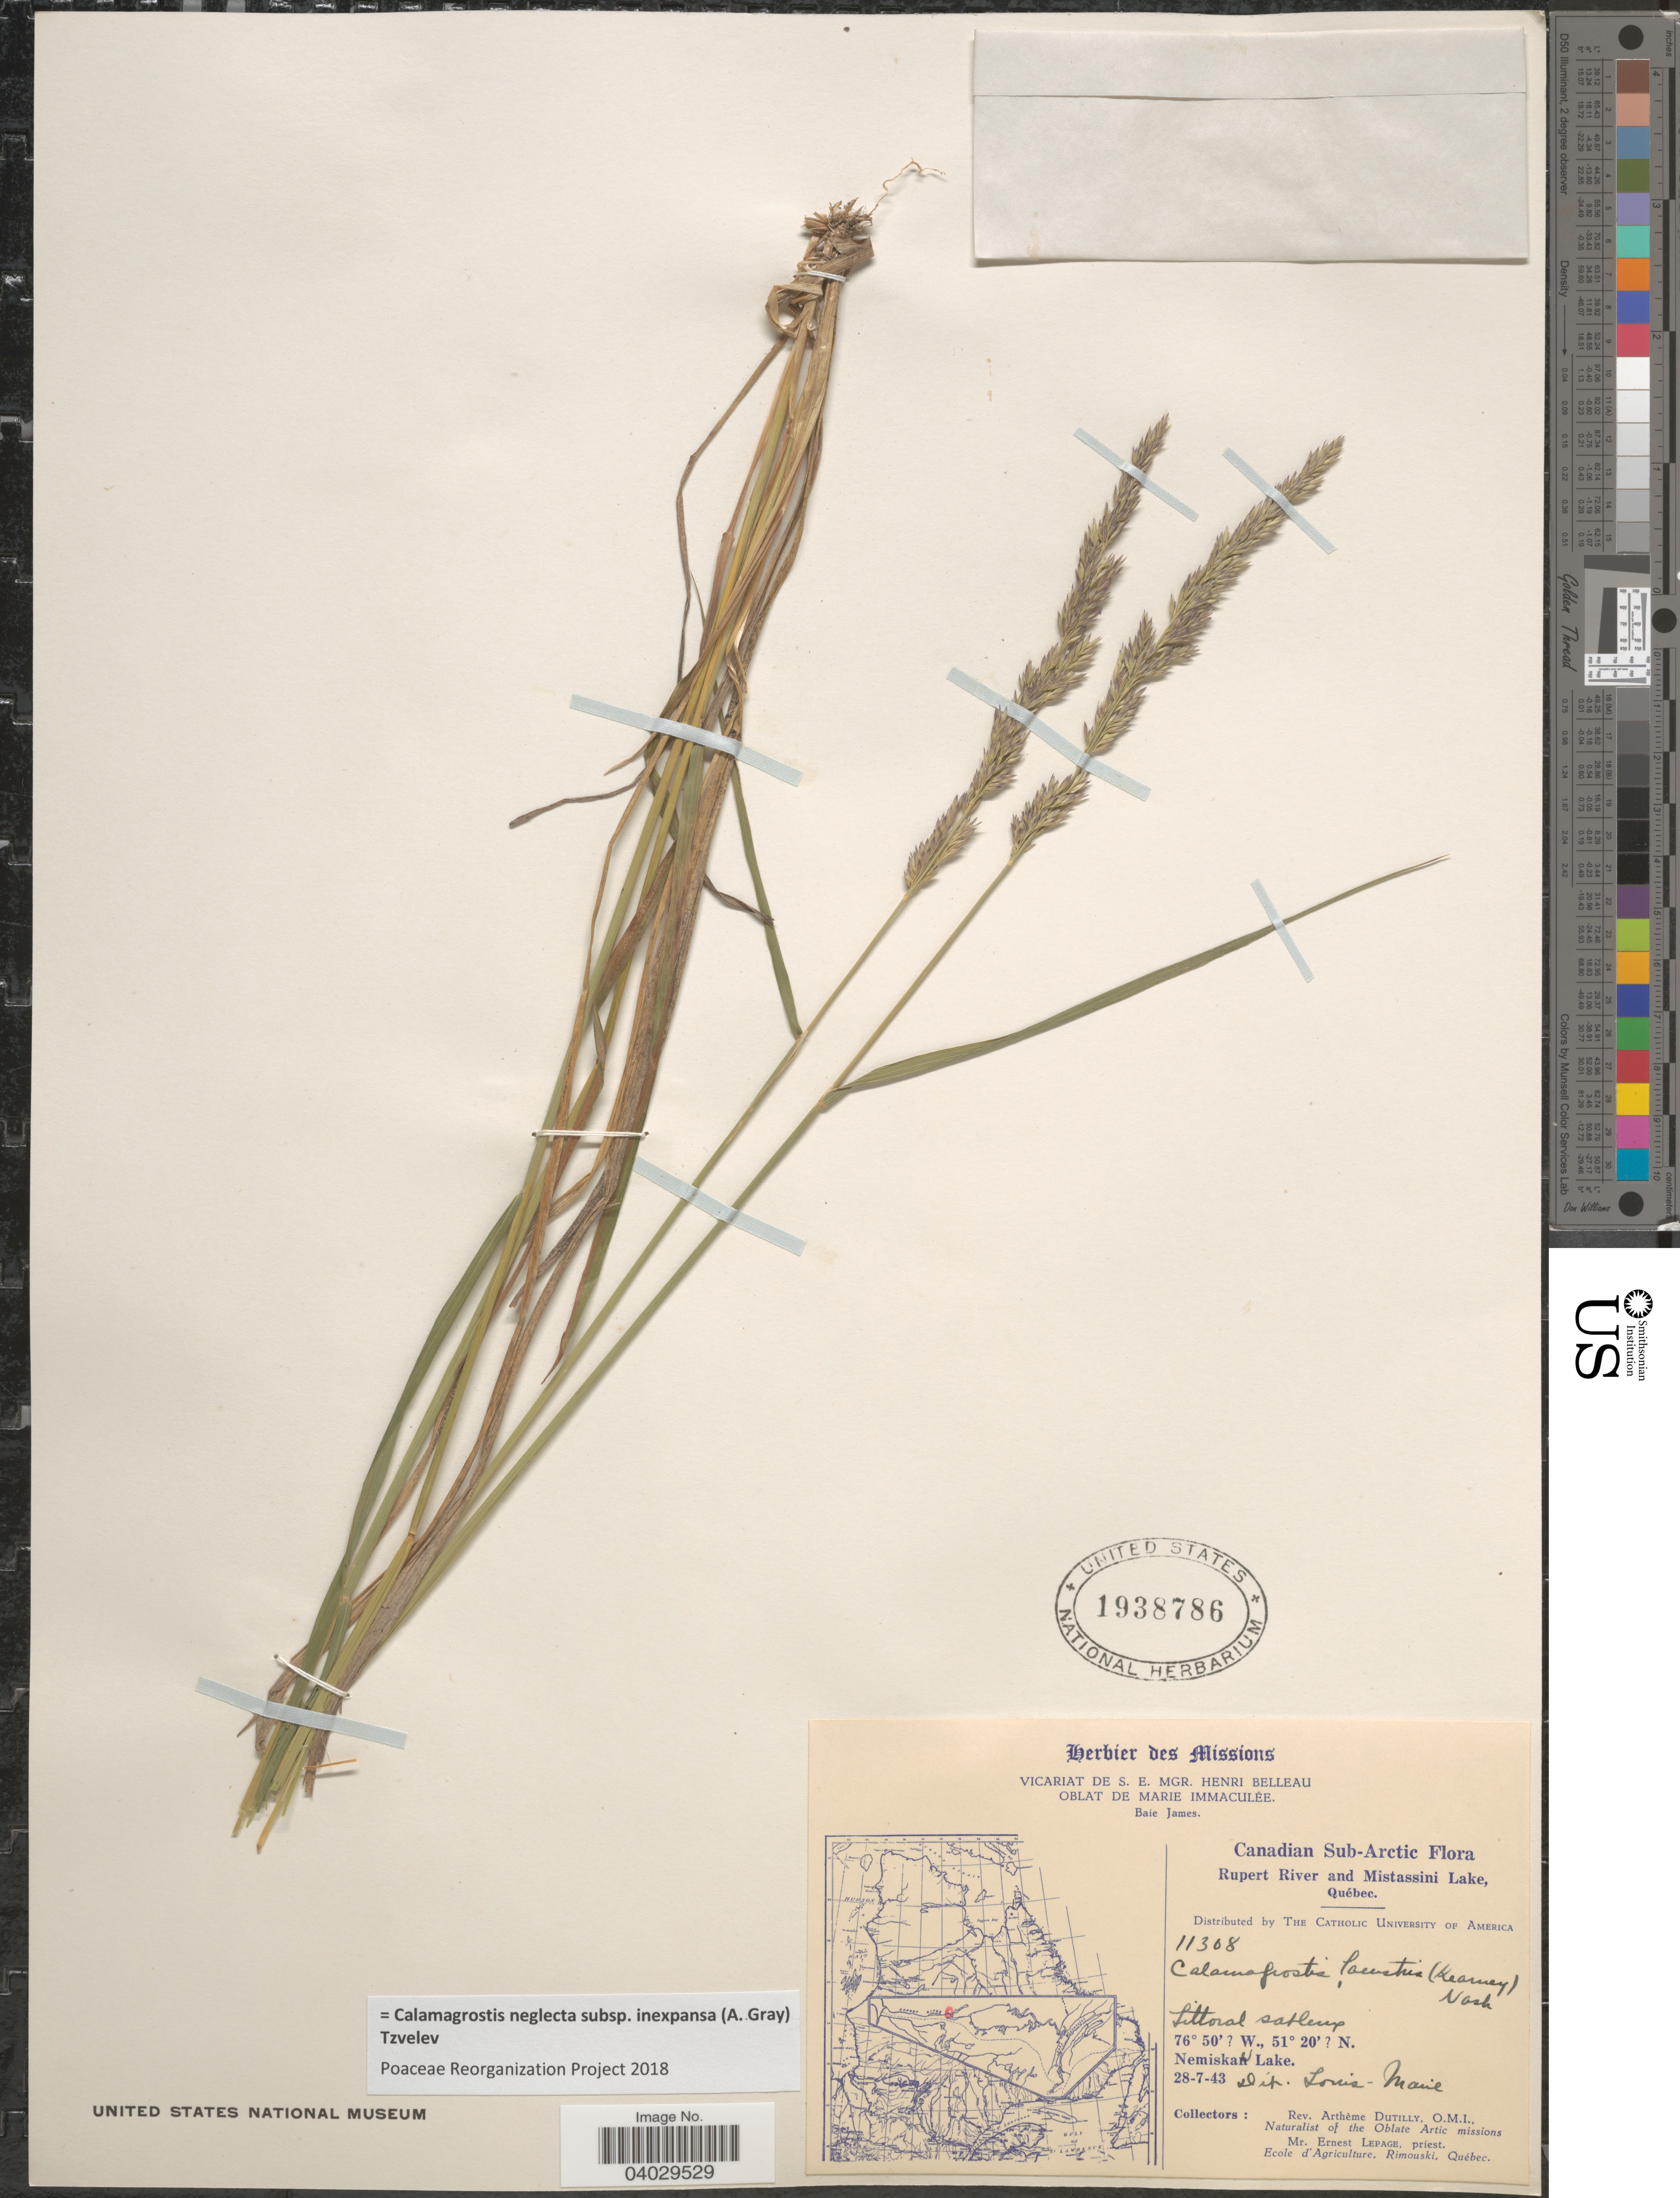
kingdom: Plantae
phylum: Tracheophyta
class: Liliopsida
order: Poales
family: Poaceae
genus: Calamagrostis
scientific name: Calamagrostis neglecta subsp. inexpansa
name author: (A. Gray) Tzvelev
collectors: A. Dutilly & E. Lepage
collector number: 11308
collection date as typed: Transcribed d/m/y: 28/7/43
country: Canada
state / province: Quebec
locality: Canadian Sub-Arctic. Rupert River and Mistassini Lake. Nemiska Lake.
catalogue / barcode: US 1938786